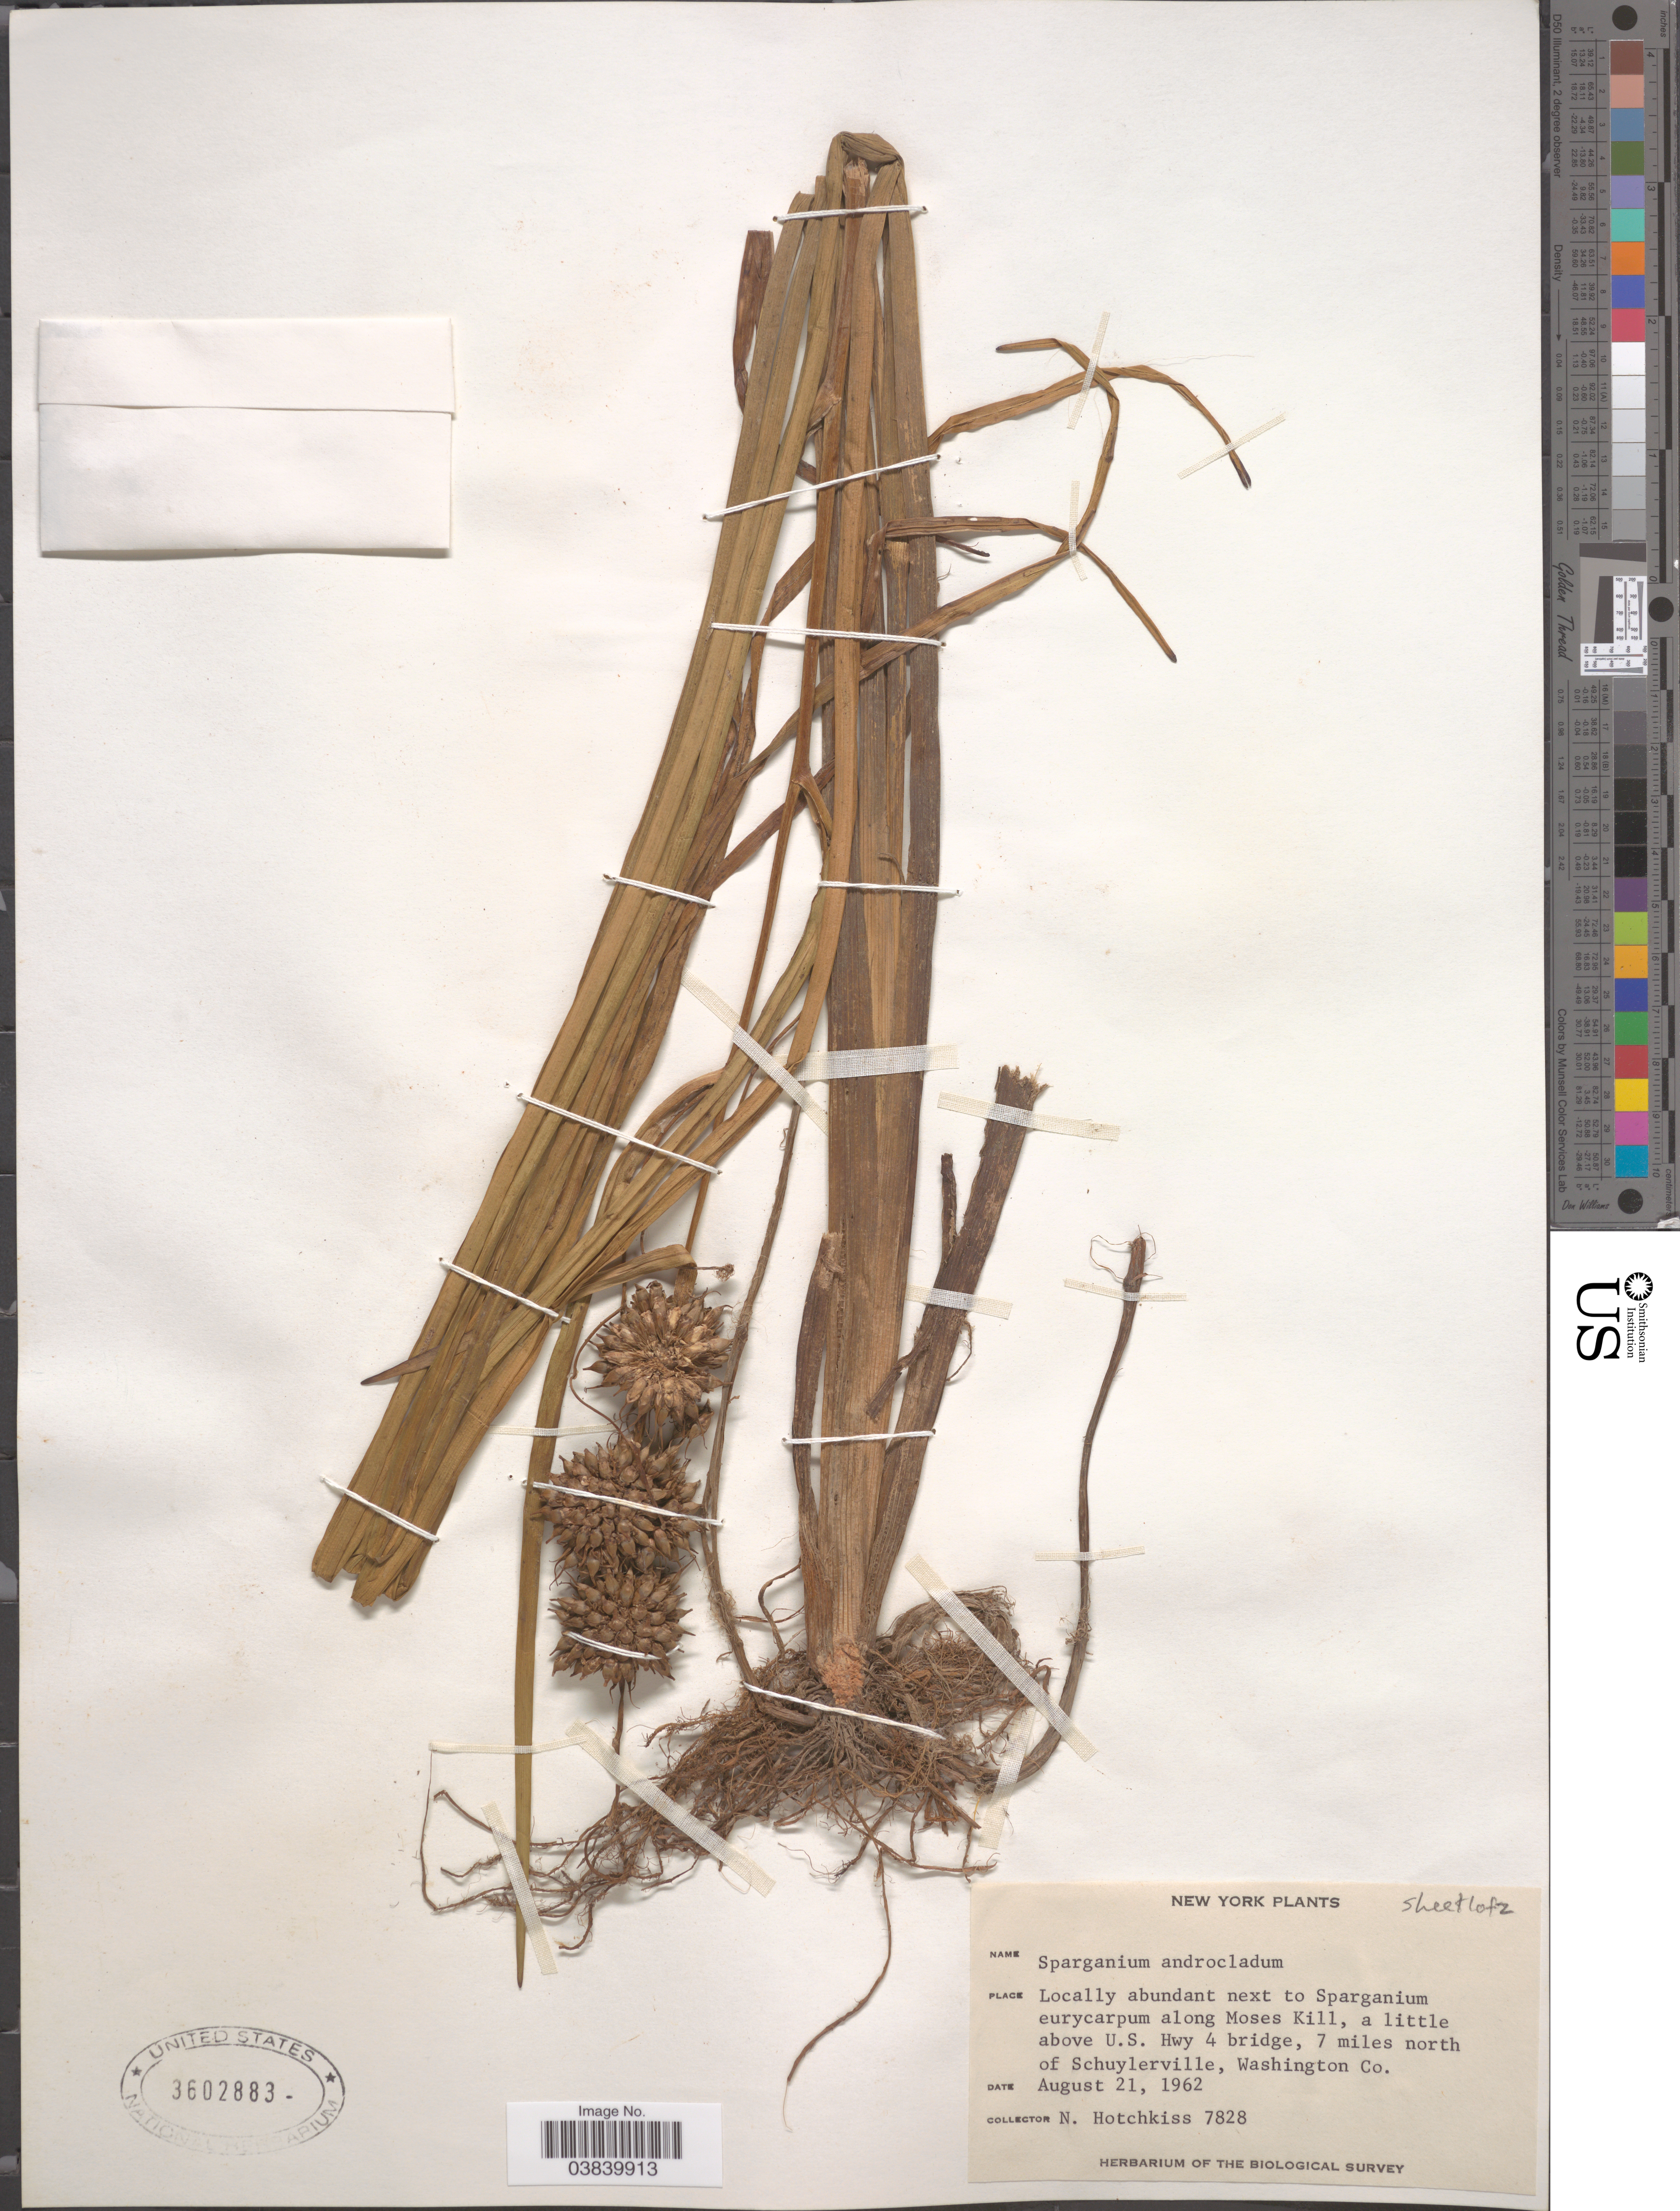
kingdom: Plantae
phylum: Tracheophyta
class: Liliopsida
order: Poales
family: Typhaceae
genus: Sparganium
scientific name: Sparganium androcladum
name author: Morong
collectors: N. Hotchkiss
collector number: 7828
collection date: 1962-08-21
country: United States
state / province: New York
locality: Along Moses Kill, a little above U.S. Hwy 4 bridge, 7 miles north of Schuylerville, Washington Co.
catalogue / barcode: US 3602883